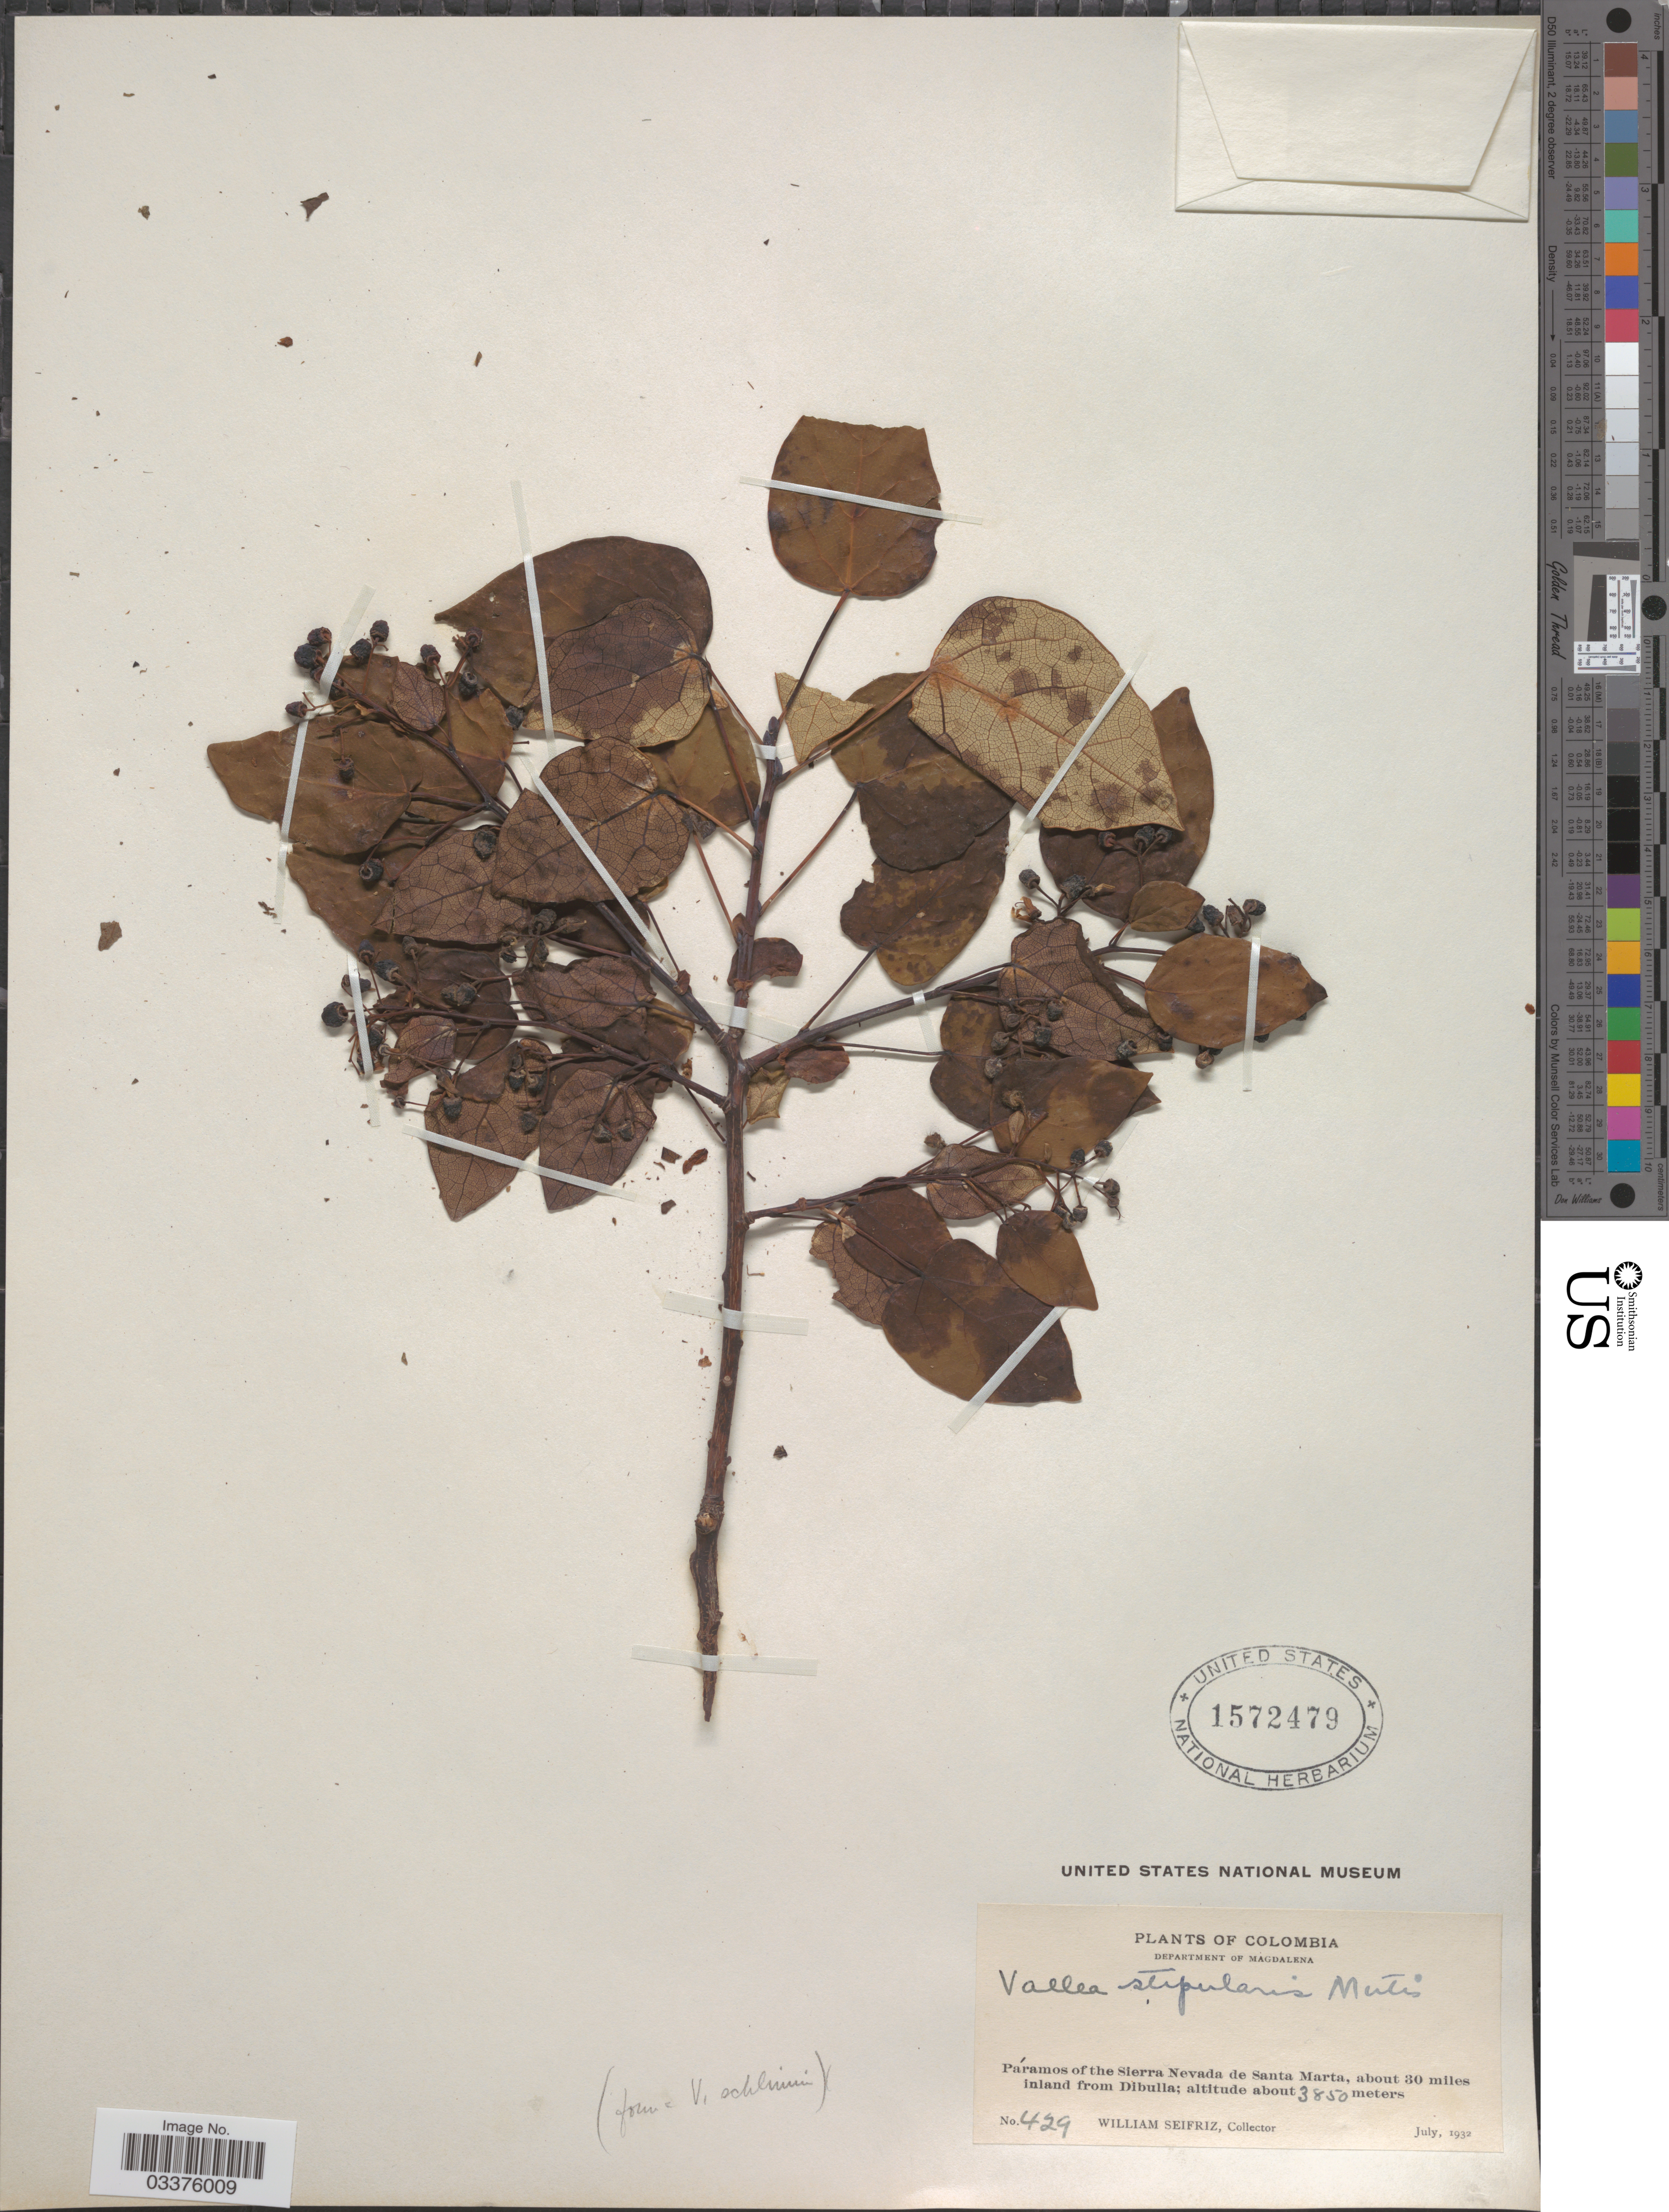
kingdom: Plantae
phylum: Tracheophyta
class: Magnoliopsida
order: Oxalidales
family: Elaeocarpaceae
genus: Vallea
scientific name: Vallea stipularis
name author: L. f.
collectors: W. Seifriz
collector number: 429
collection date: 1932-07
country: Colombia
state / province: Magdalena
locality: Department of Magdalena. Páramos of the Sierra Nevada de Santa Marta, about 30 miles inland from Dibulla.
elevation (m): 3850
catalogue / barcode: US 1572479